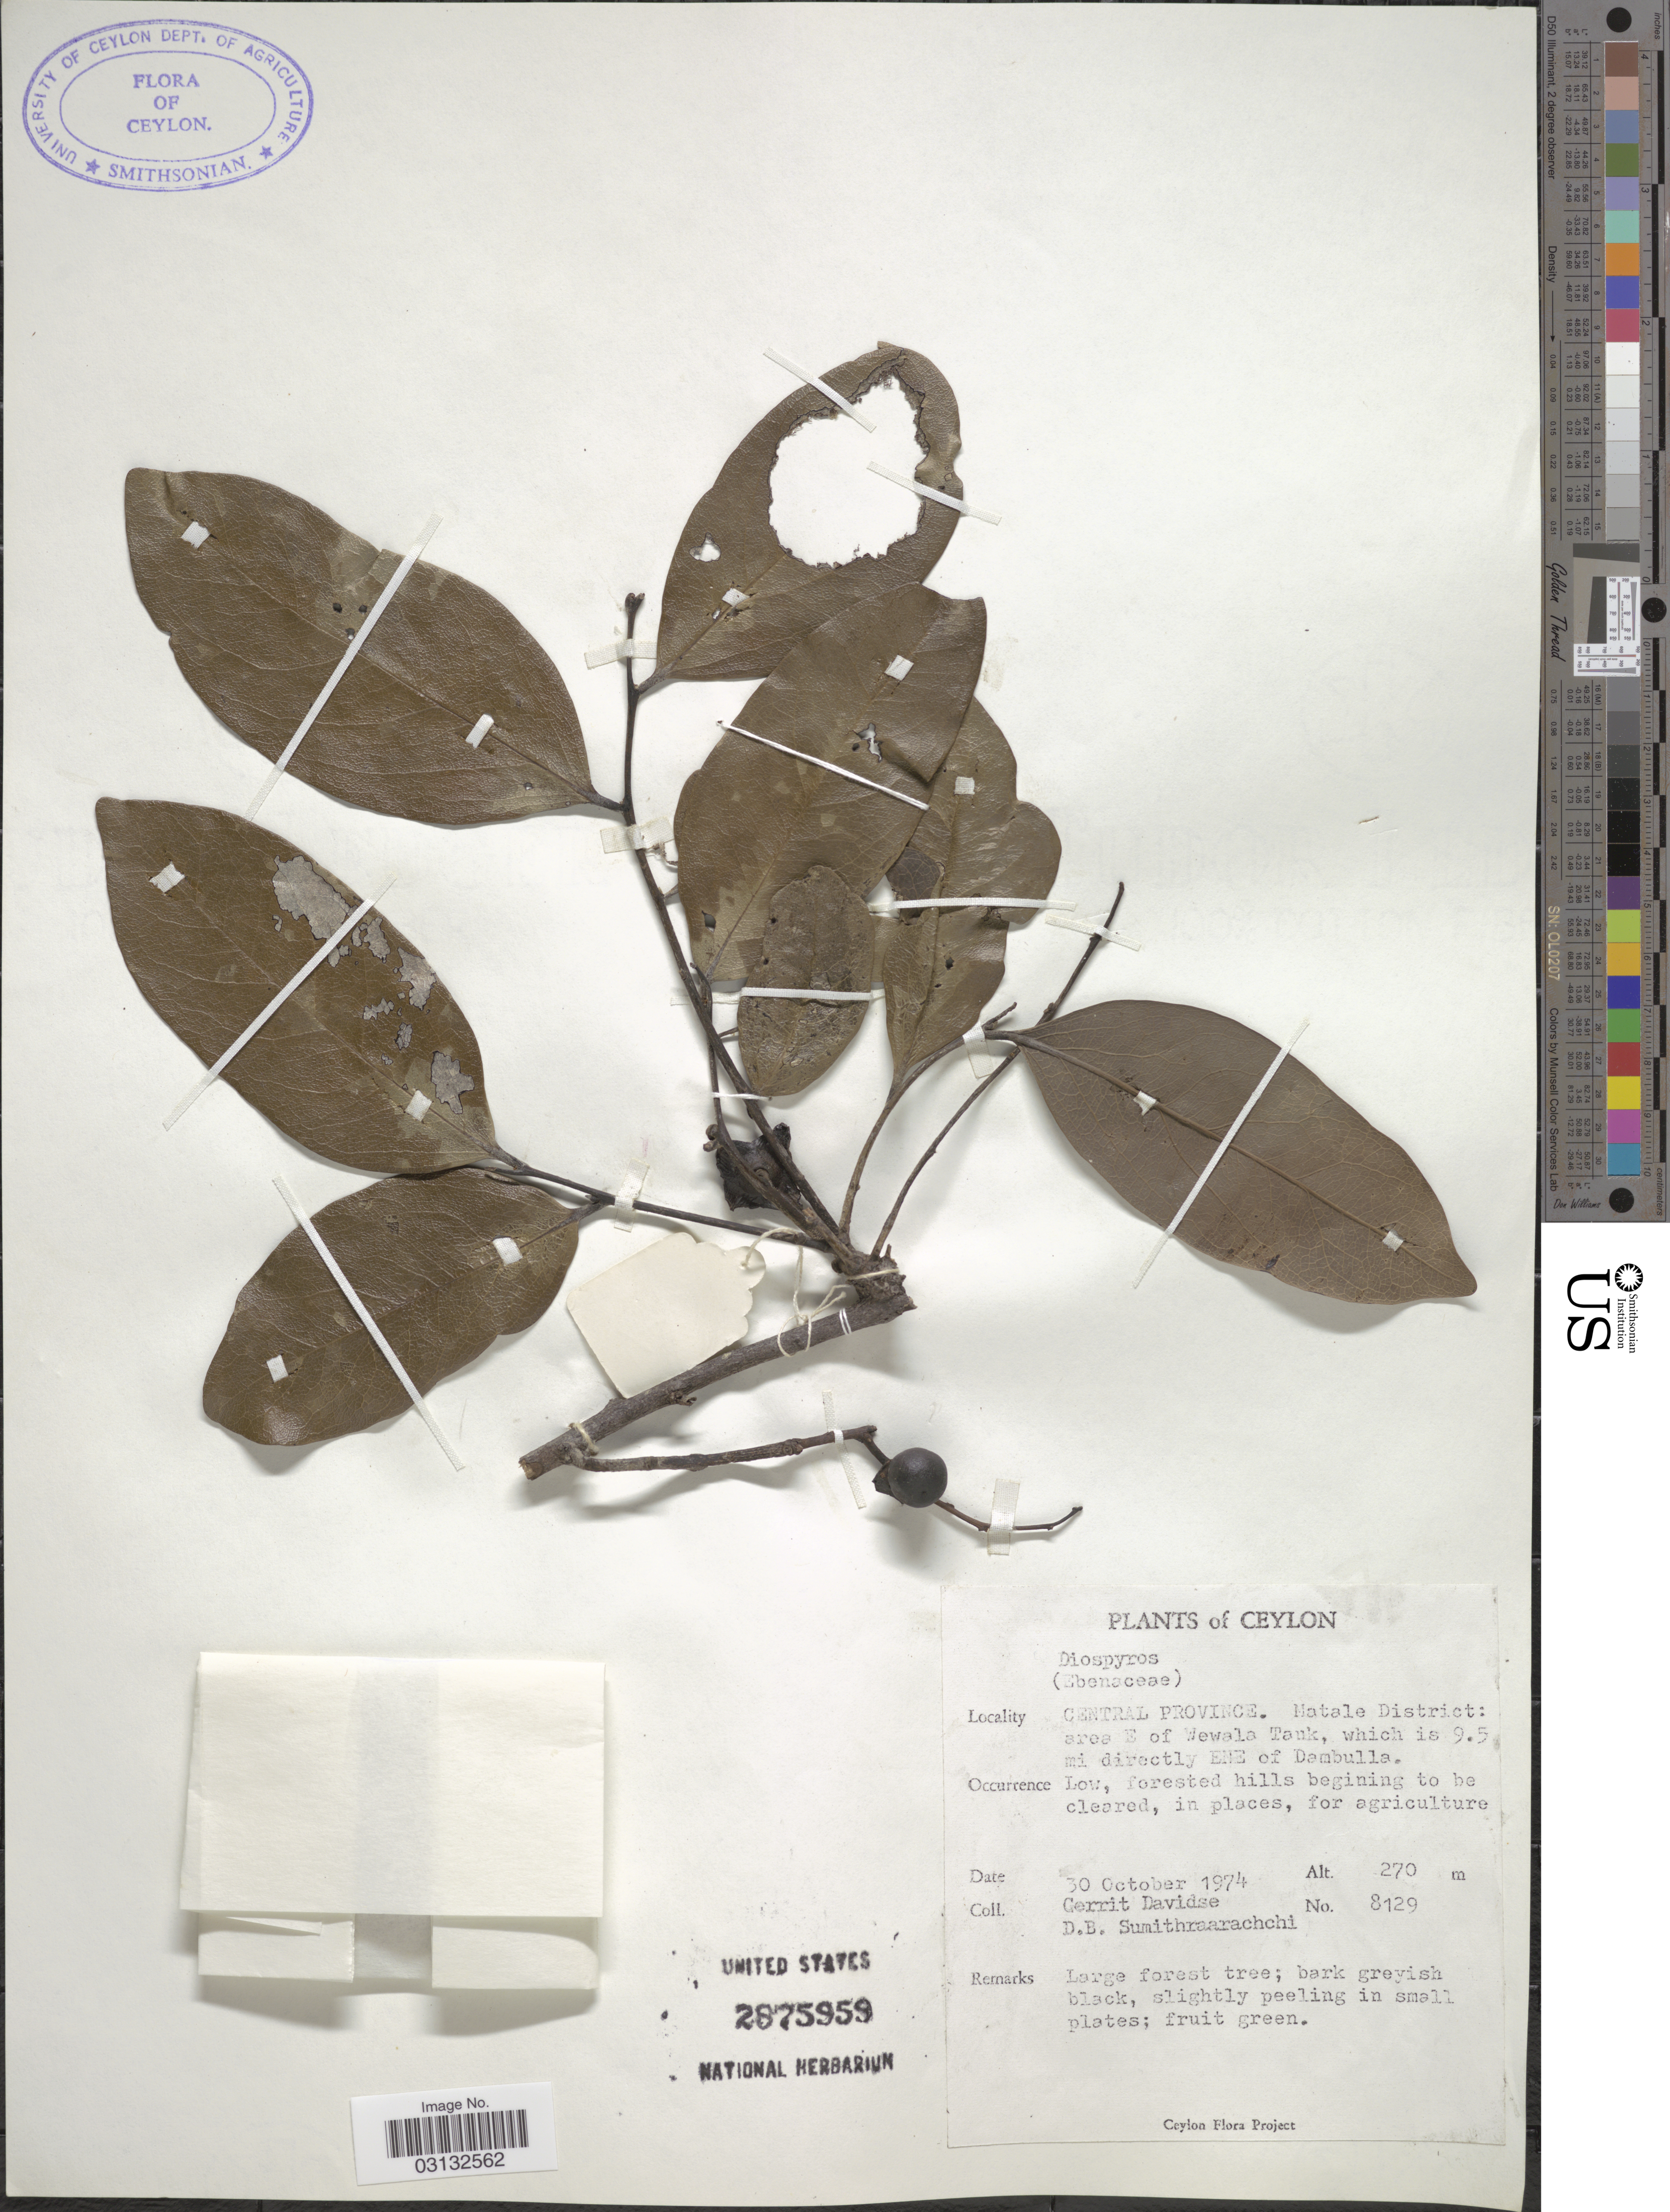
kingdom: Plantae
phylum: Tracheophyta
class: Magnoliopsida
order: Ericales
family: Ebenaceae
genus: Diospyros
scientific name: Diospyros sp.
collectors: G. Davidse & D. B. Sumithraarachchi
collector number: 8129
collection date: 1974-10-30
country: Sri Lanka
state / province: Central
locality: Ceylon. Matale District: area E of Wewala Tank, which is 9.5 mi directly ENE of Dambulla.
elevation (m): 270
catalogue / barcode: US 2875959